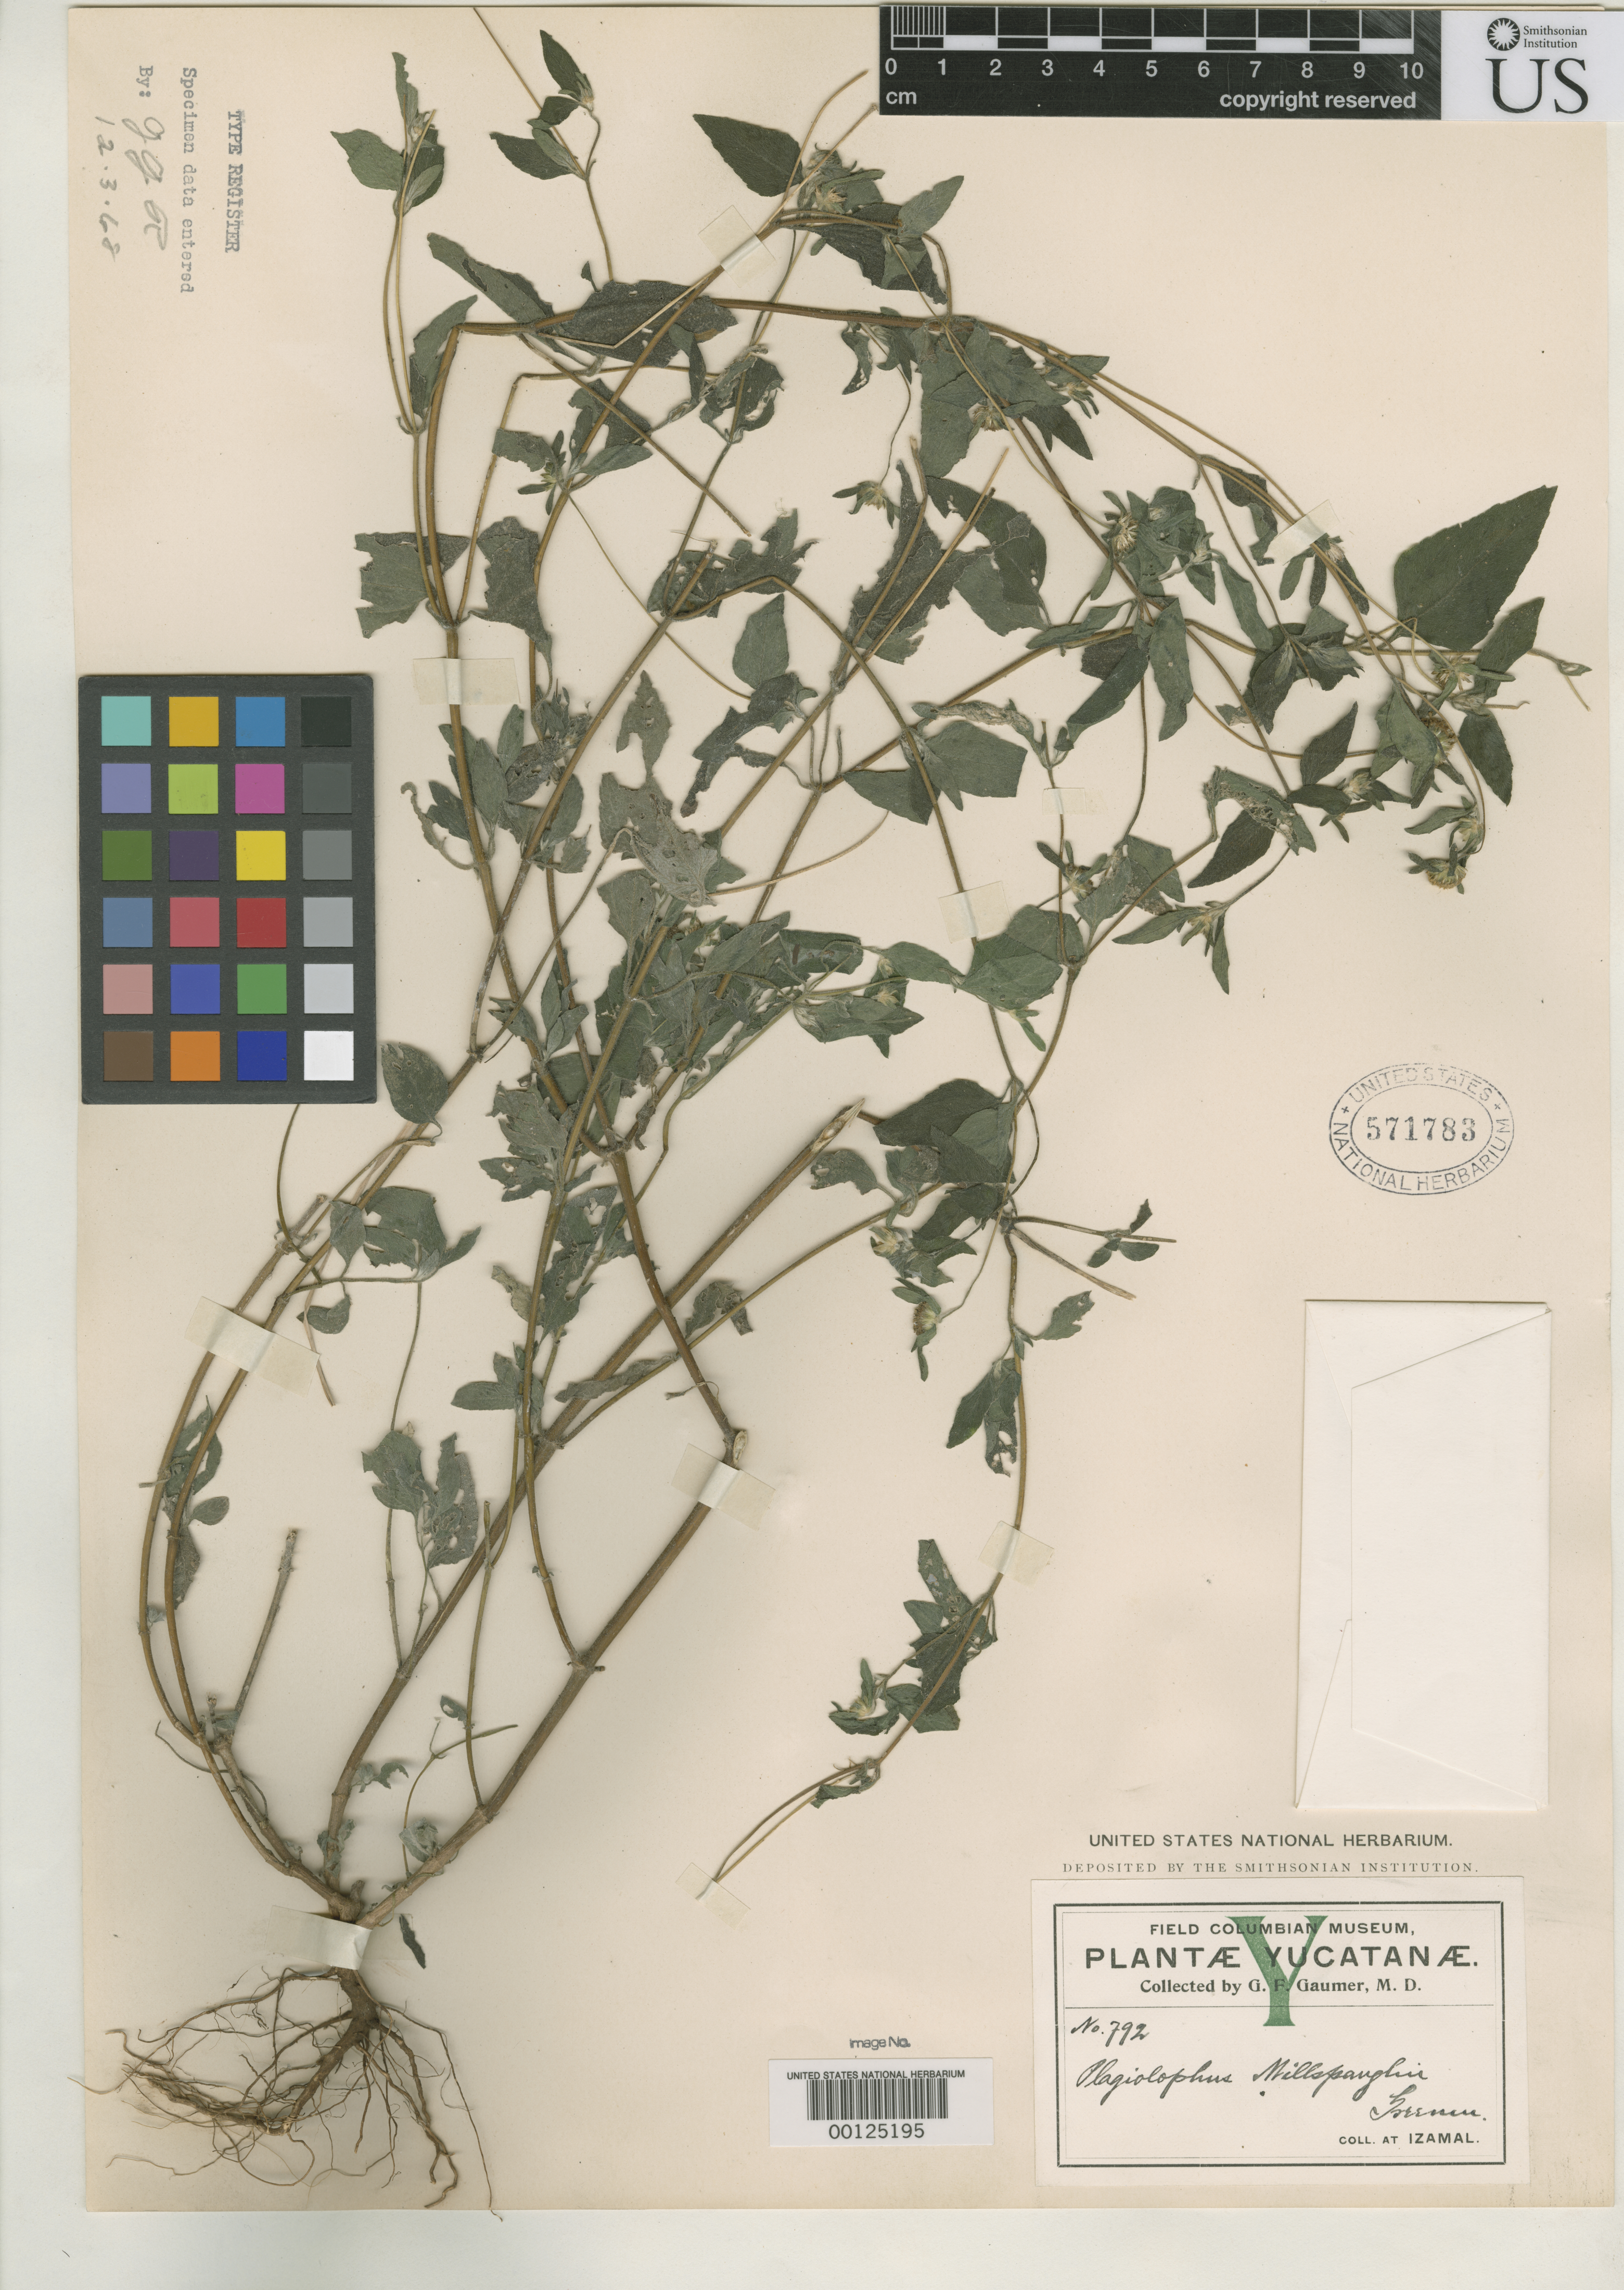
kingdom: Plantae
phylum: Tracheophyta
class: Magnoliopsida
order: Asterales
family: Asteraceae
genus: Plagiolophus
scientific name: Plagiolophus millspaughii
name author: Greenm.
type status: Syntype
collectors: G. F. Gaumer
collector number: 792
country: Mexico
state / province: Yucatán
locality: Izamal.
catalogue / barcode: US 571783